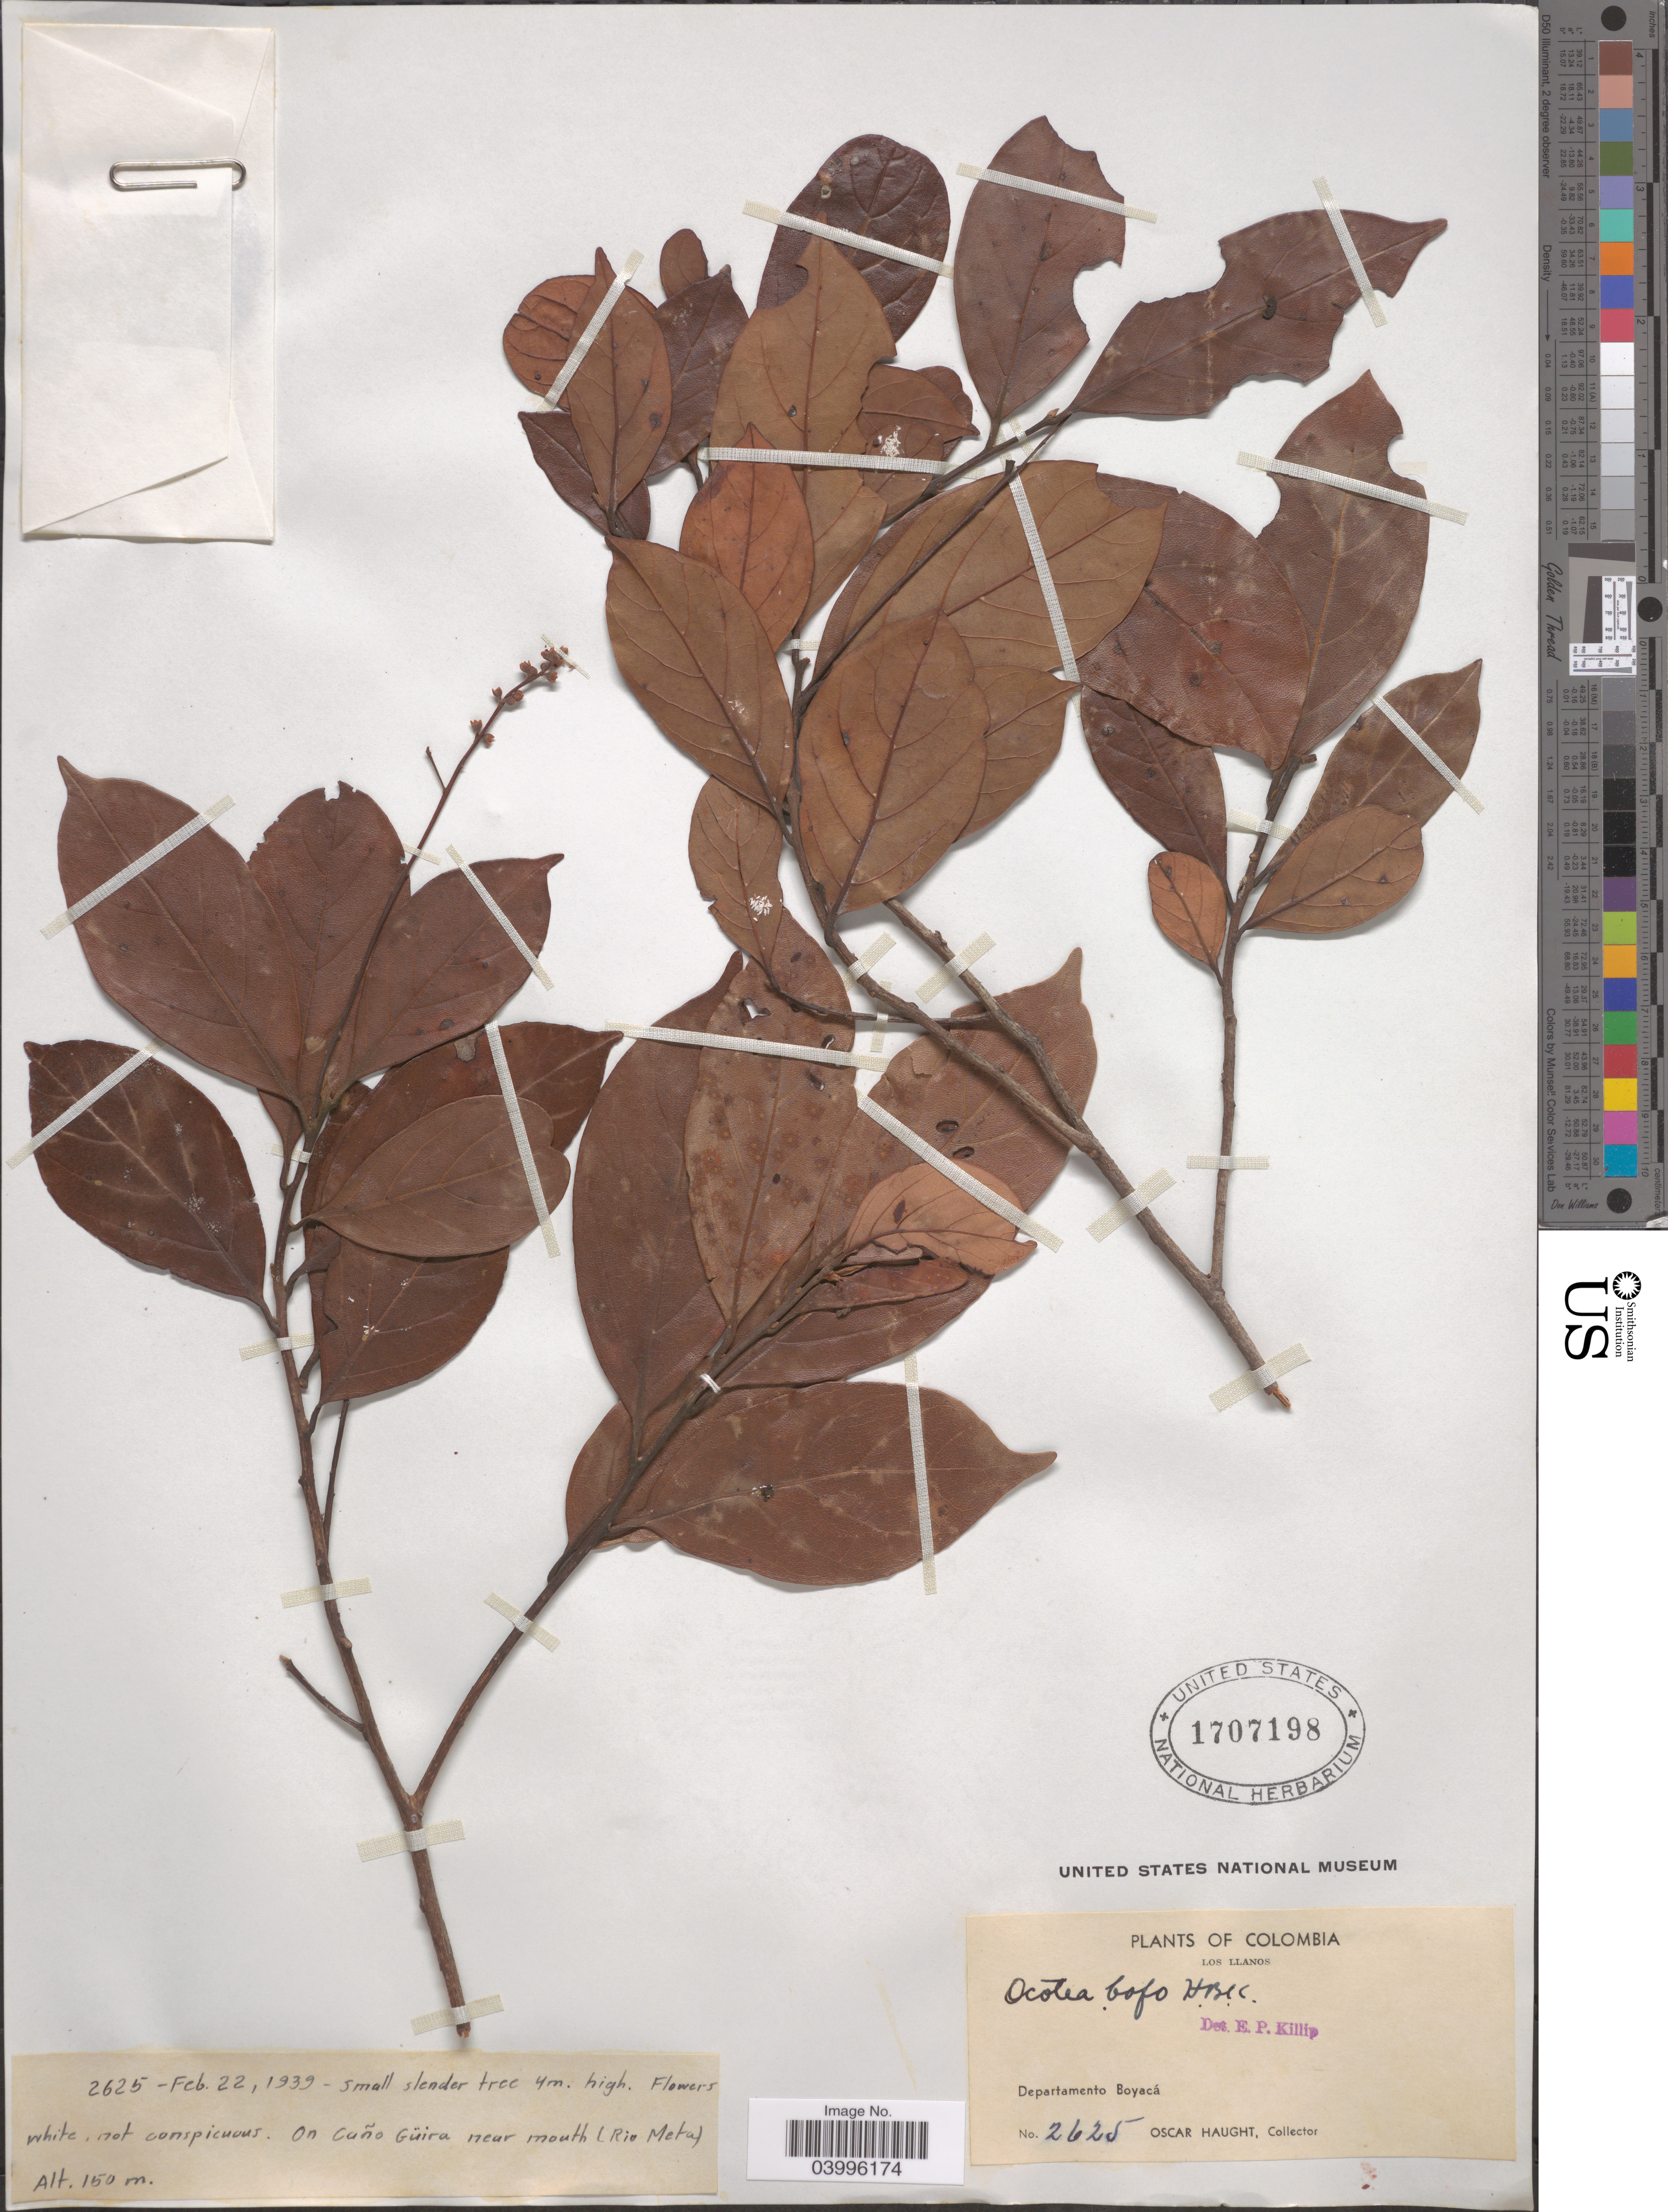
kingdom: Plantae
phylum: Tracheophyta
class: Magnoliopsida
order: Laurales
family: Lauraceae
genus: Ocotea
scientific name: Ocotea bofo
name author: Kunth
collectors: O. Haught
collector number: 2625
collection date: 1939-02-22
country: Colombia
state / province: Boyacá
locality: On Caño Güira near mouth (Rio Meta). Los Llanos. Departamento Boyacá.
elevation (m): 150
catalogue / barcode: US 1707198